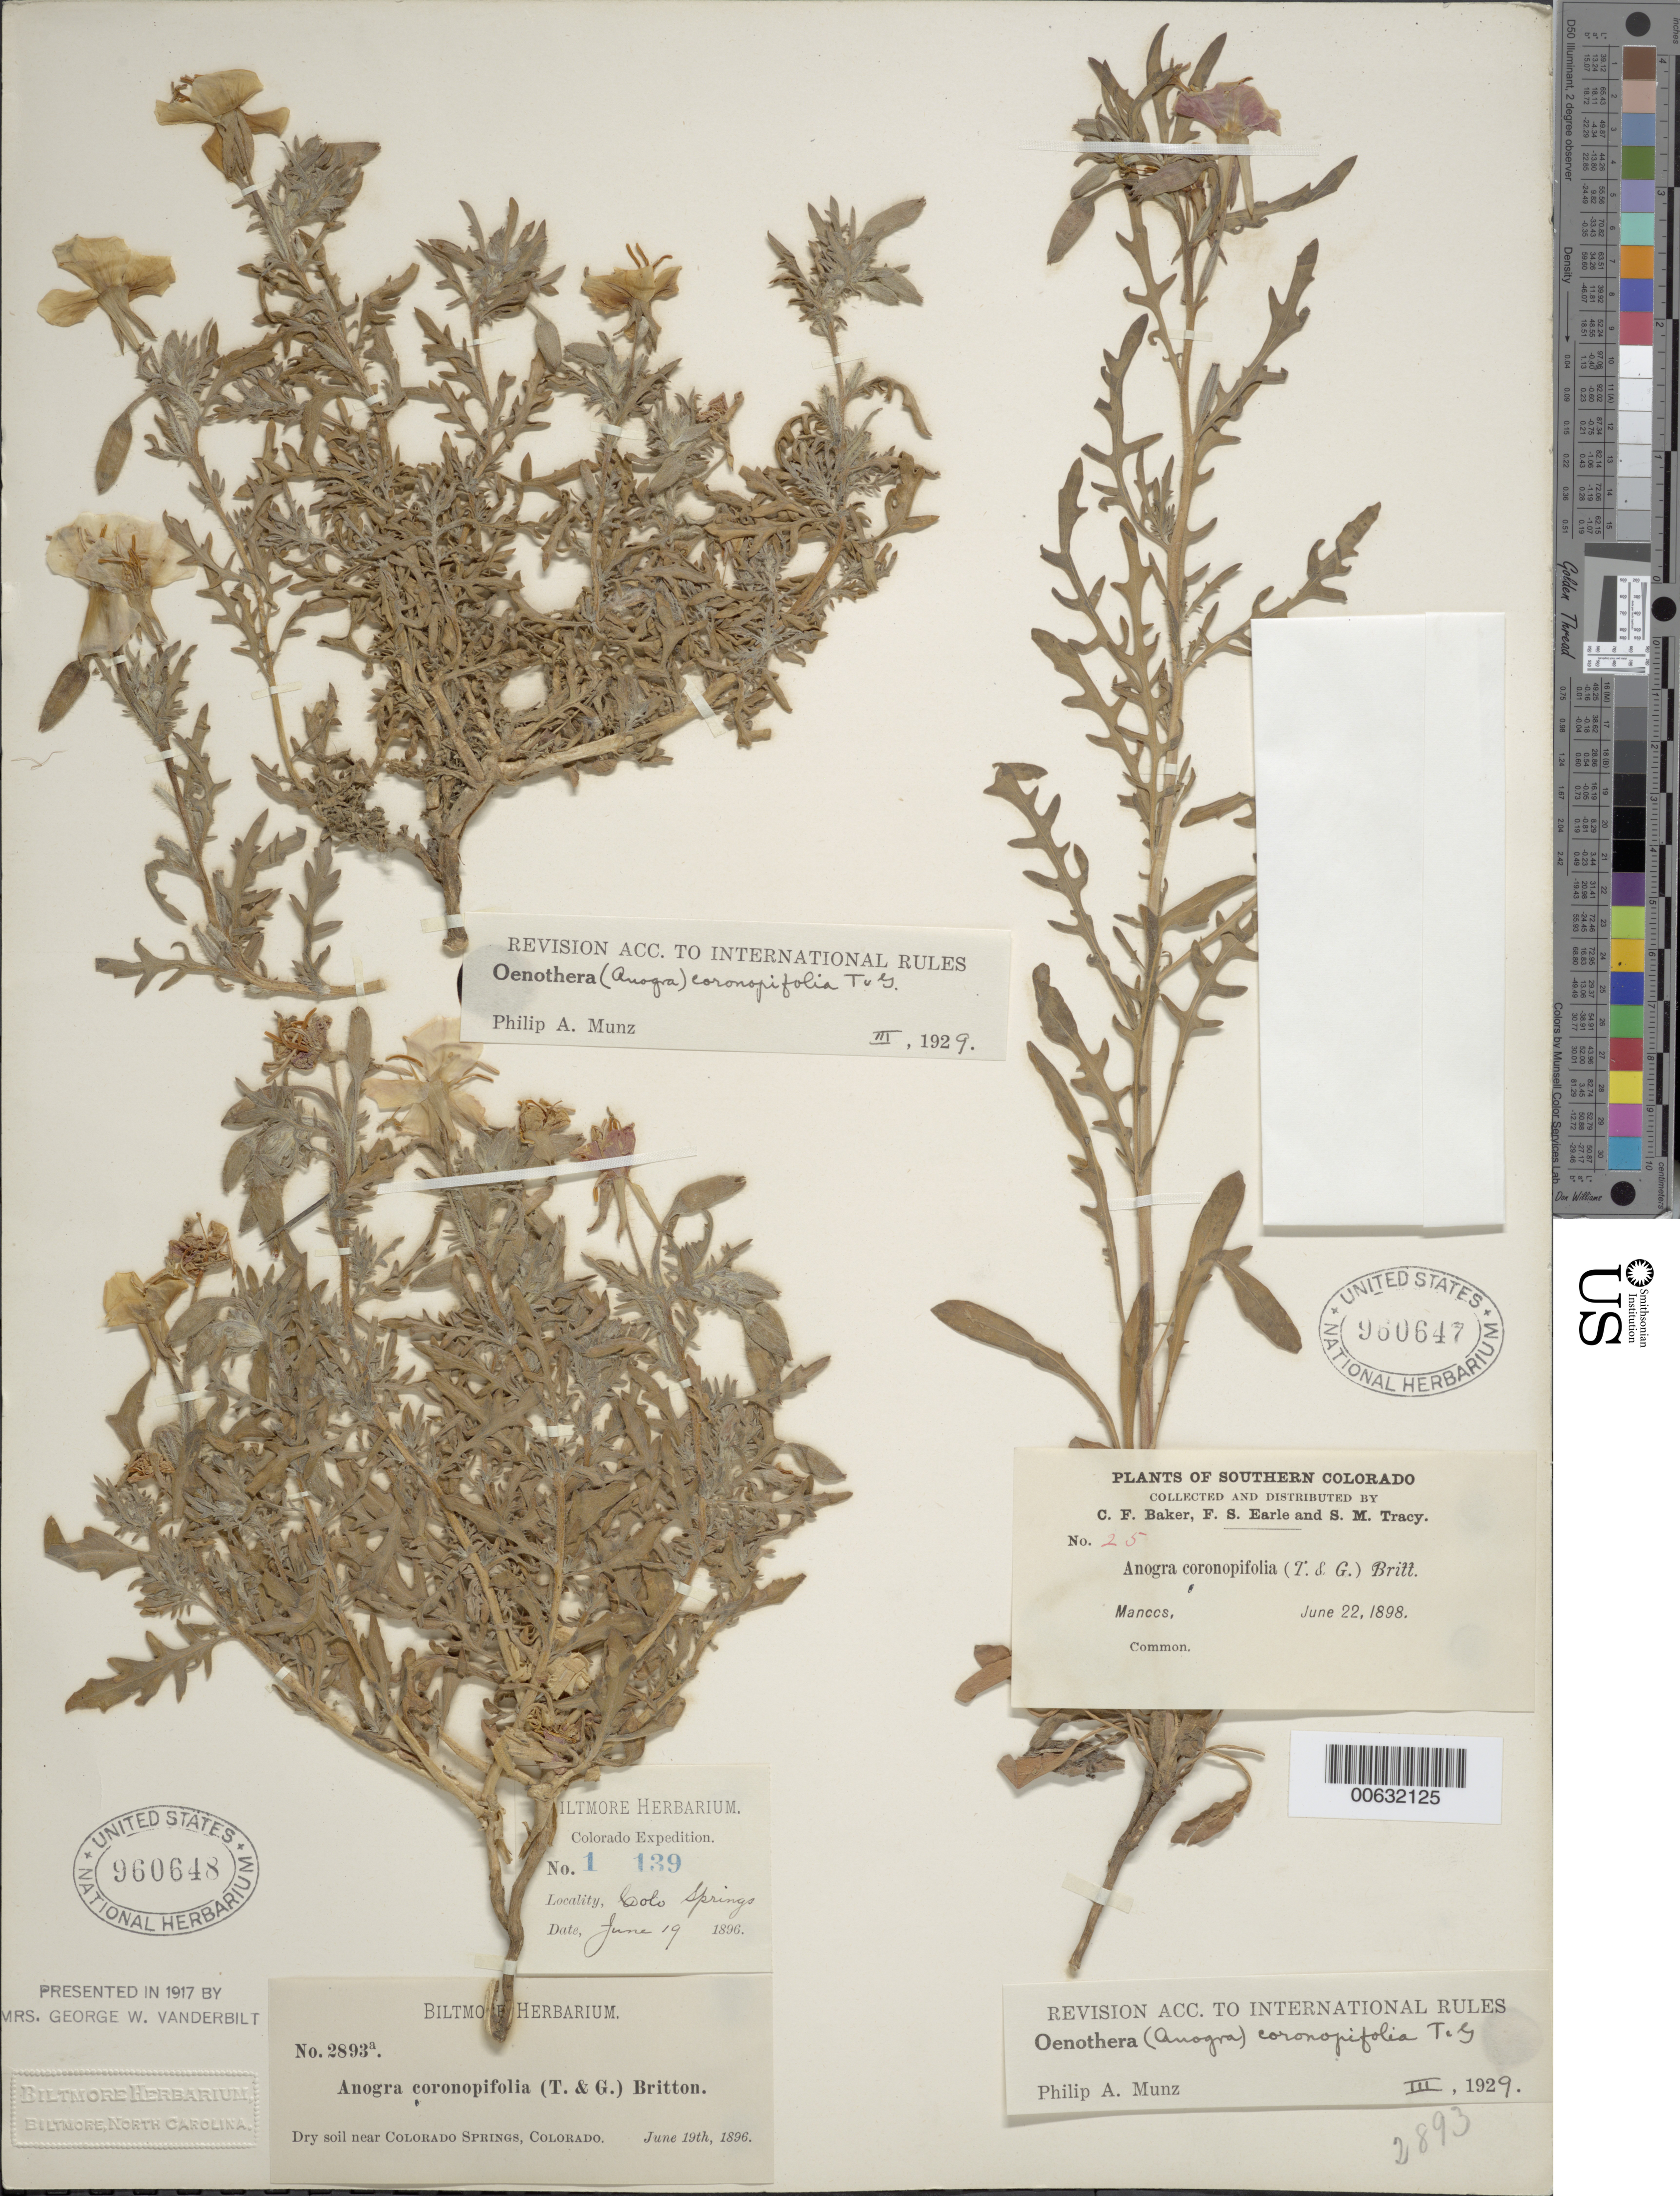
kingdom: Plantae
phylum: Tracheophyta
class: Magnoliopsida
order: Myrtales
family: Onagraceae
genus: Oenothera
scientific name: Oenothera coronopifolia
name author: Torr. & A. Gray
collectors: C. F. Baker, F. S. Earle & S. M. Tracy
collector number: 25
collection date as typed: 19 Jun 1896 and 22 Jun 1898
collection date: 1896-06-19,1898-06-22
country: United States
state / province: Colorado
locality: Manccs, or Colorado Springs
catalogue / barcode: US 960647